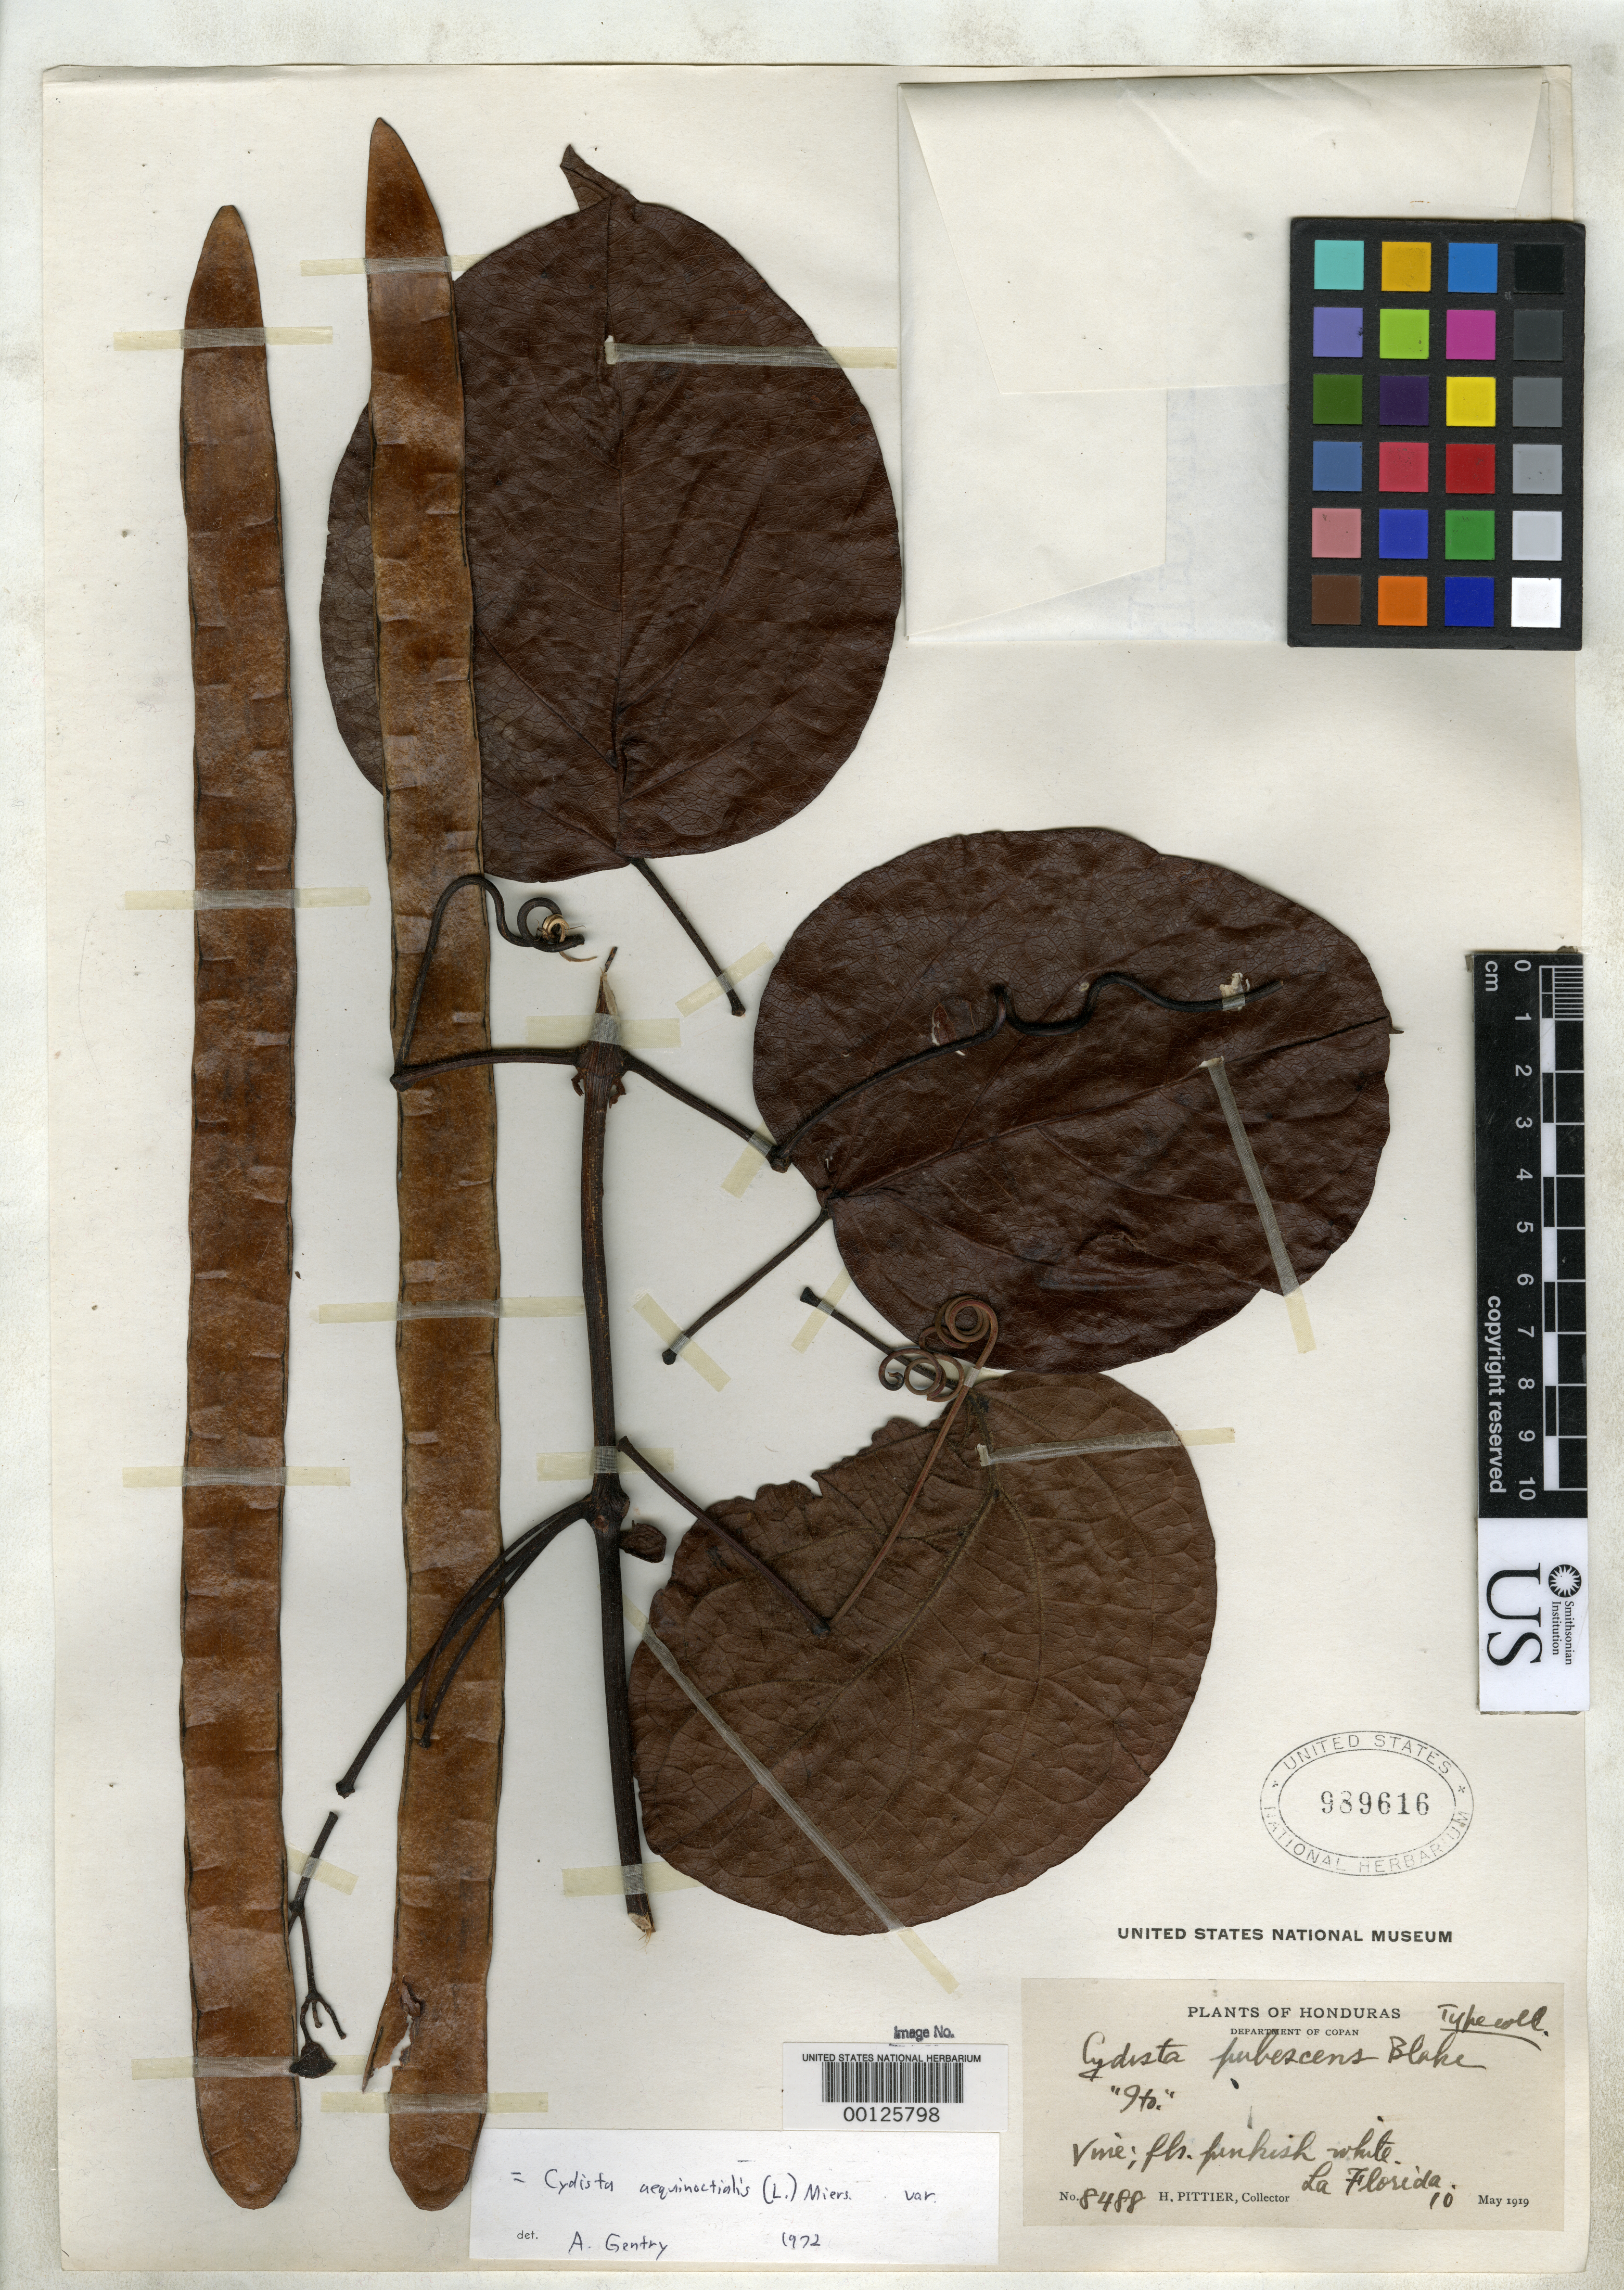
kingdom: Plantae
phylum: Tracheophyta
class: Magnoliopsida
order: Lamiales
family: Bignoniaceae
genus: Cydista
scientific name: Cydista pubescens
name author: S.F. Blake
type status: Isotype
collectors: H. F. Pittier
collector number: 8488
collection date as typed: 10 May 1919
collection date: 1919-05-10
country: Honduras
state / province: Copán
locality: La Florida.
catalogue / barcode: US 989616